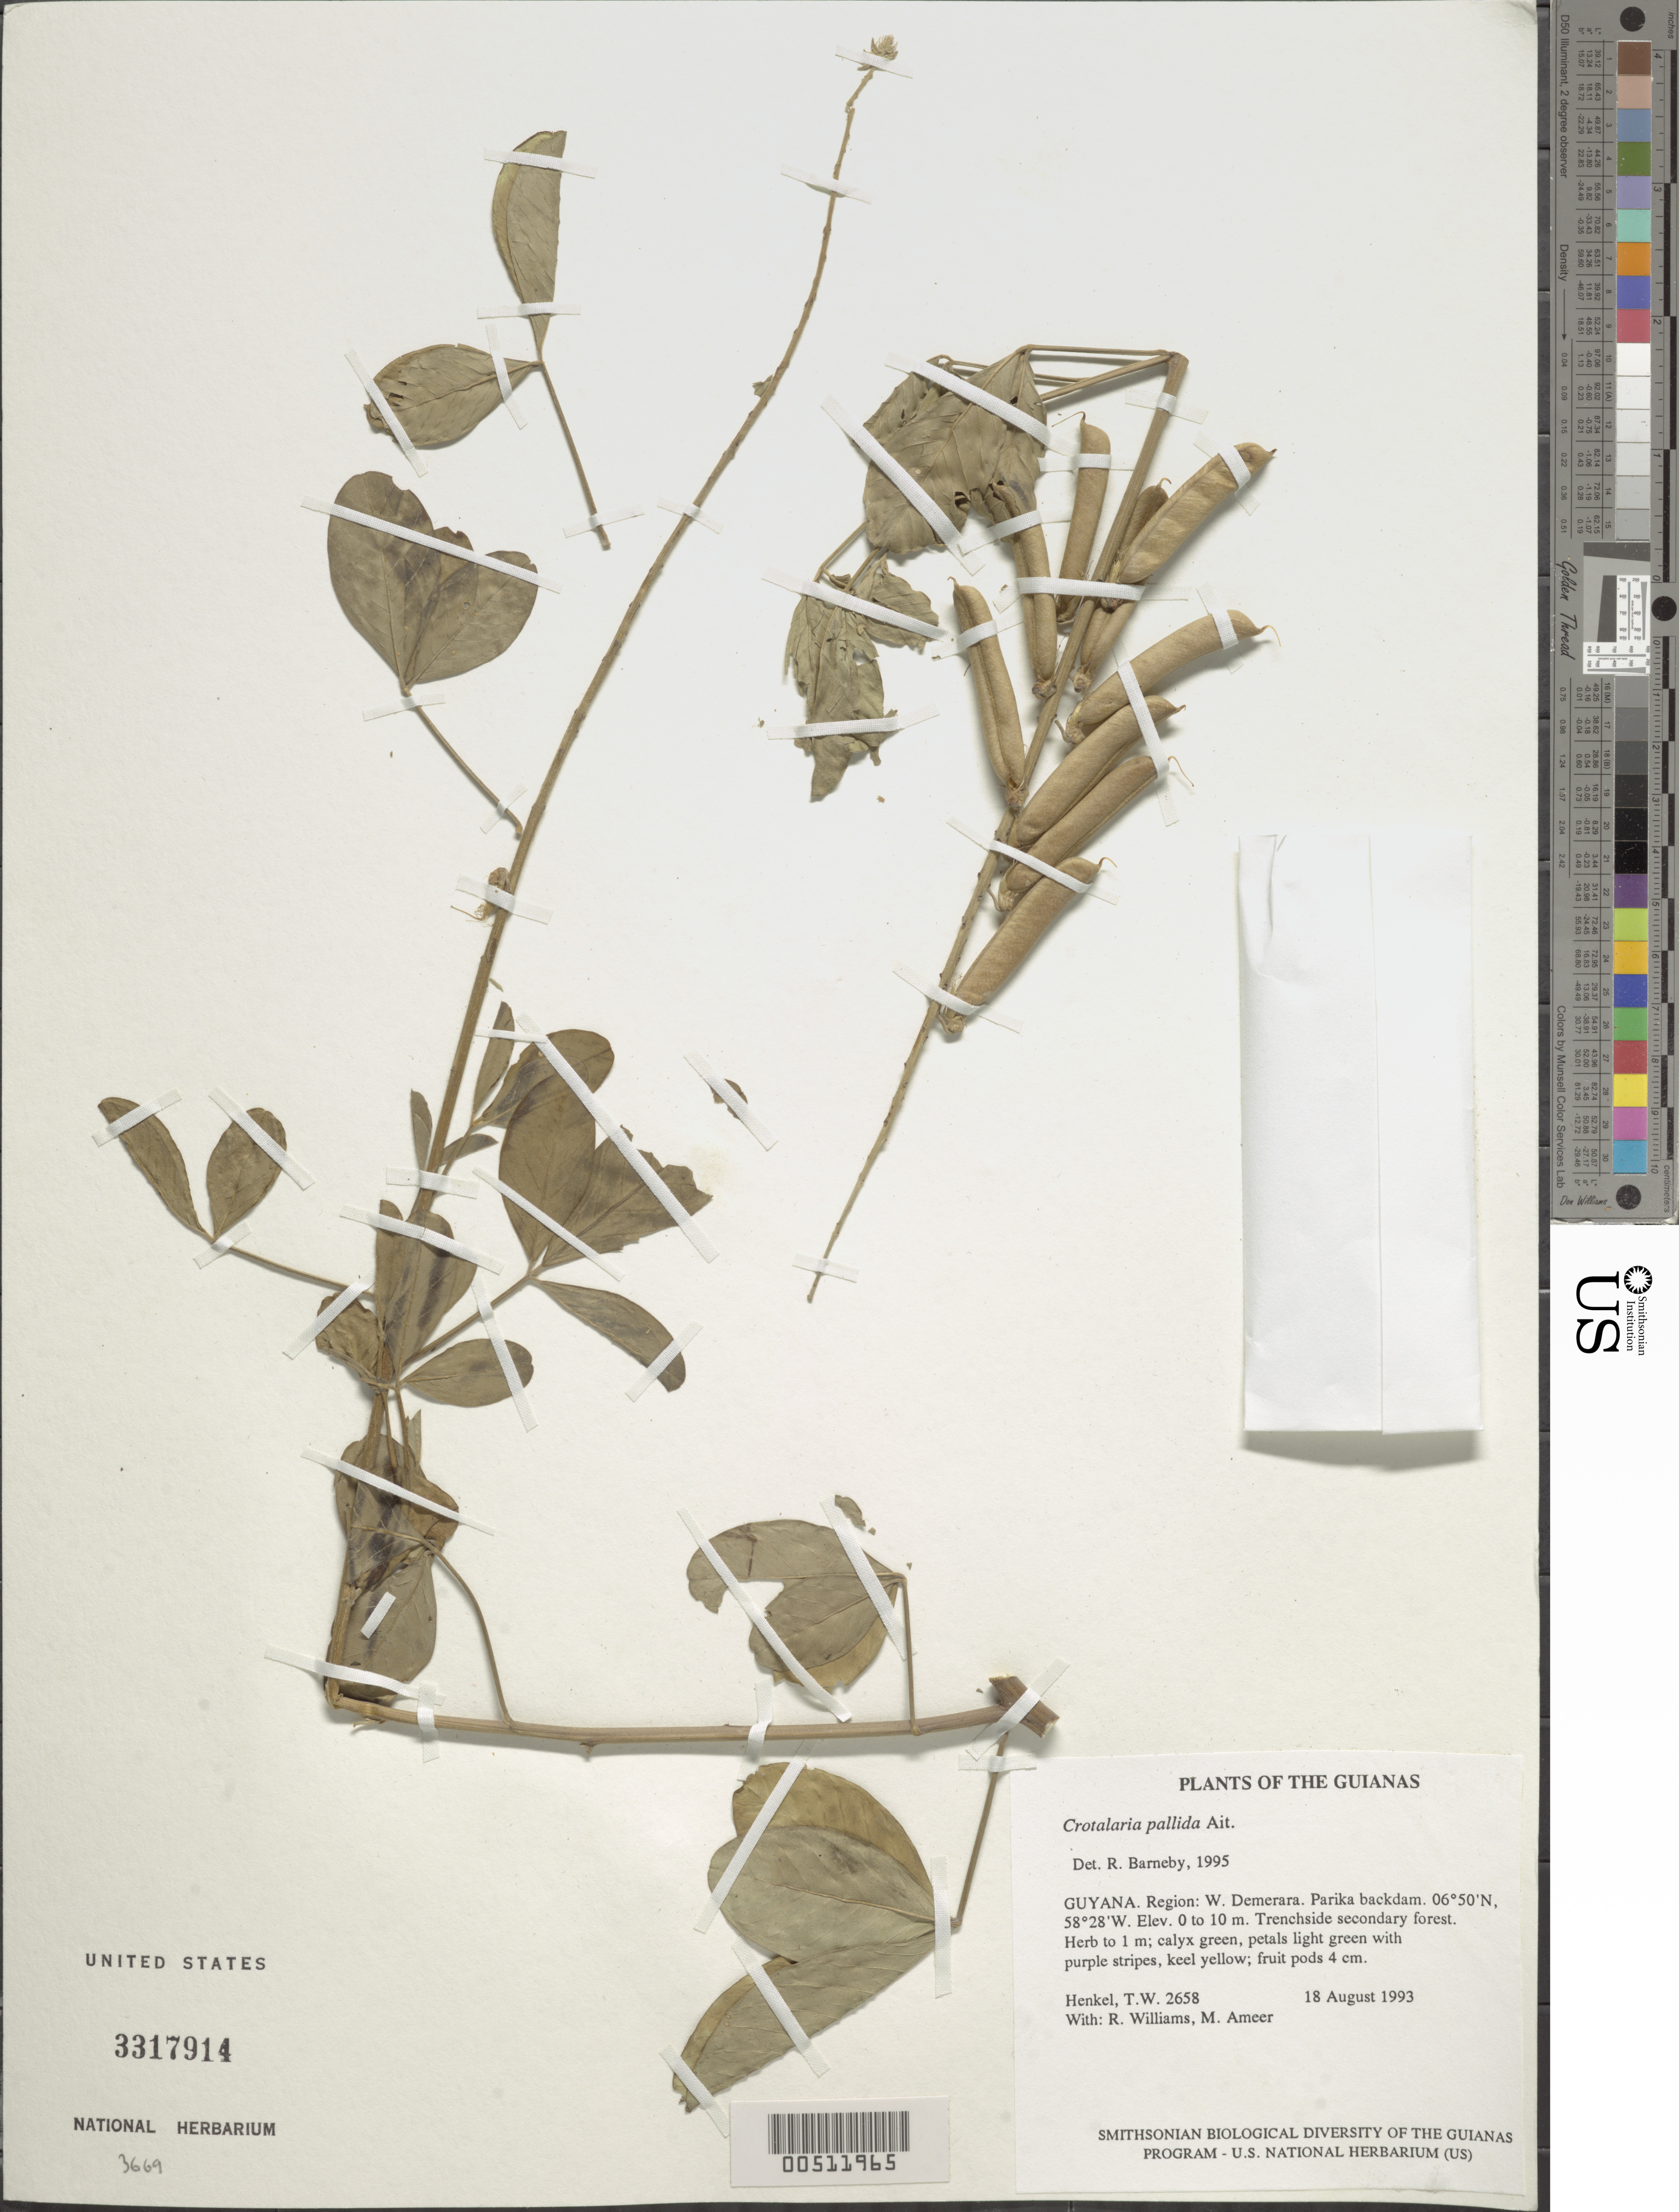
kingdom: Plantae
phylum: Tracheophyta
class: Magnoliopsida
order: Fabales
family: Fabaceae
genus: Crotalaria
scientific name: Crotalaria pallida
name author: Aiton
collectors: T. Henkel, R. Williams & M. Ameer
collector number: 2658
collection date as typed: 18 August 1993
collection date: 1993-08-18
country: Guyana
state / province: Essequibo Isl-W. Demerara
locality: Parika backdam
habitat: Trenchside secondary forest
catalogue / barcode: US 3317914